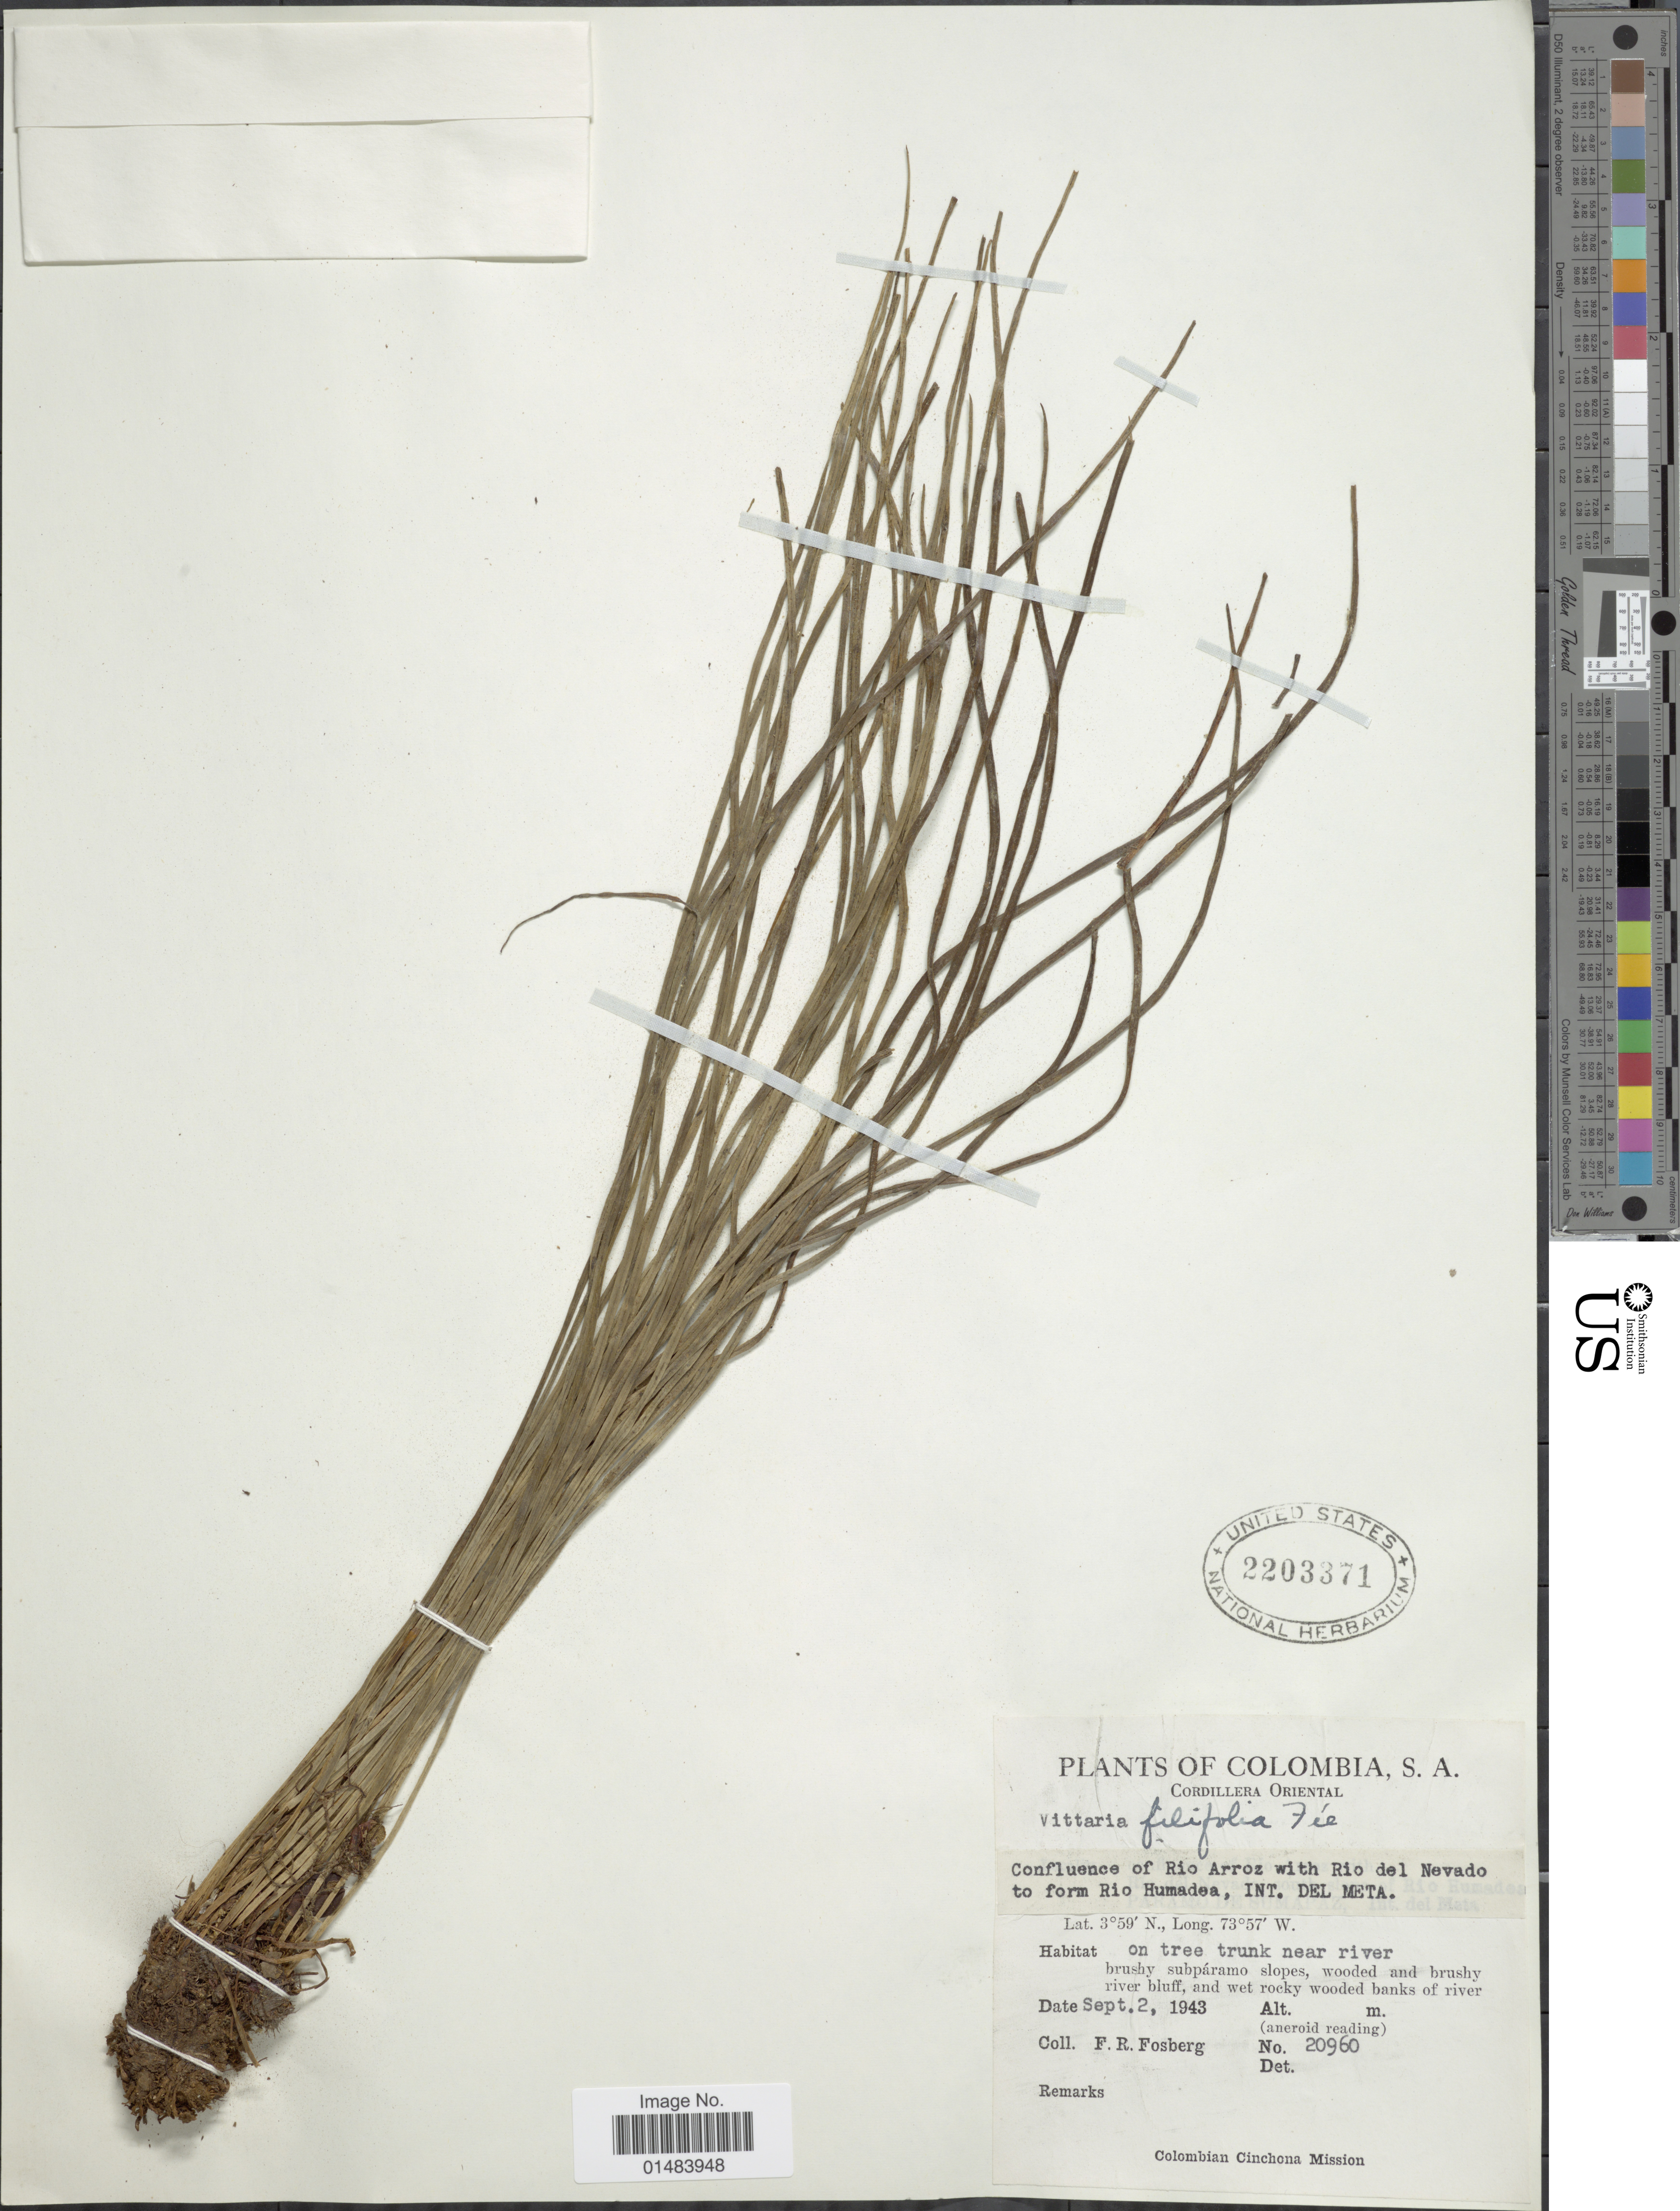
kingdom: Plantae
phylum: Tracheophyta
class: Polypodiopsida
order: Polypodiales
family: Pteridaceae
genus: Vittaria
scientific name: Vittaria graminifolia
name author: Kaulf.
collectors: F. R. Fosberg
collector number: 20960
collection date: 1943-09-02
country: Colombia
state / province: Meta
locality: South America, Cordillera Oriental, Confluence of Rio Arroz with Rio del Nevado to form Rio Humadea.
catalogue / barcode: US 2203371